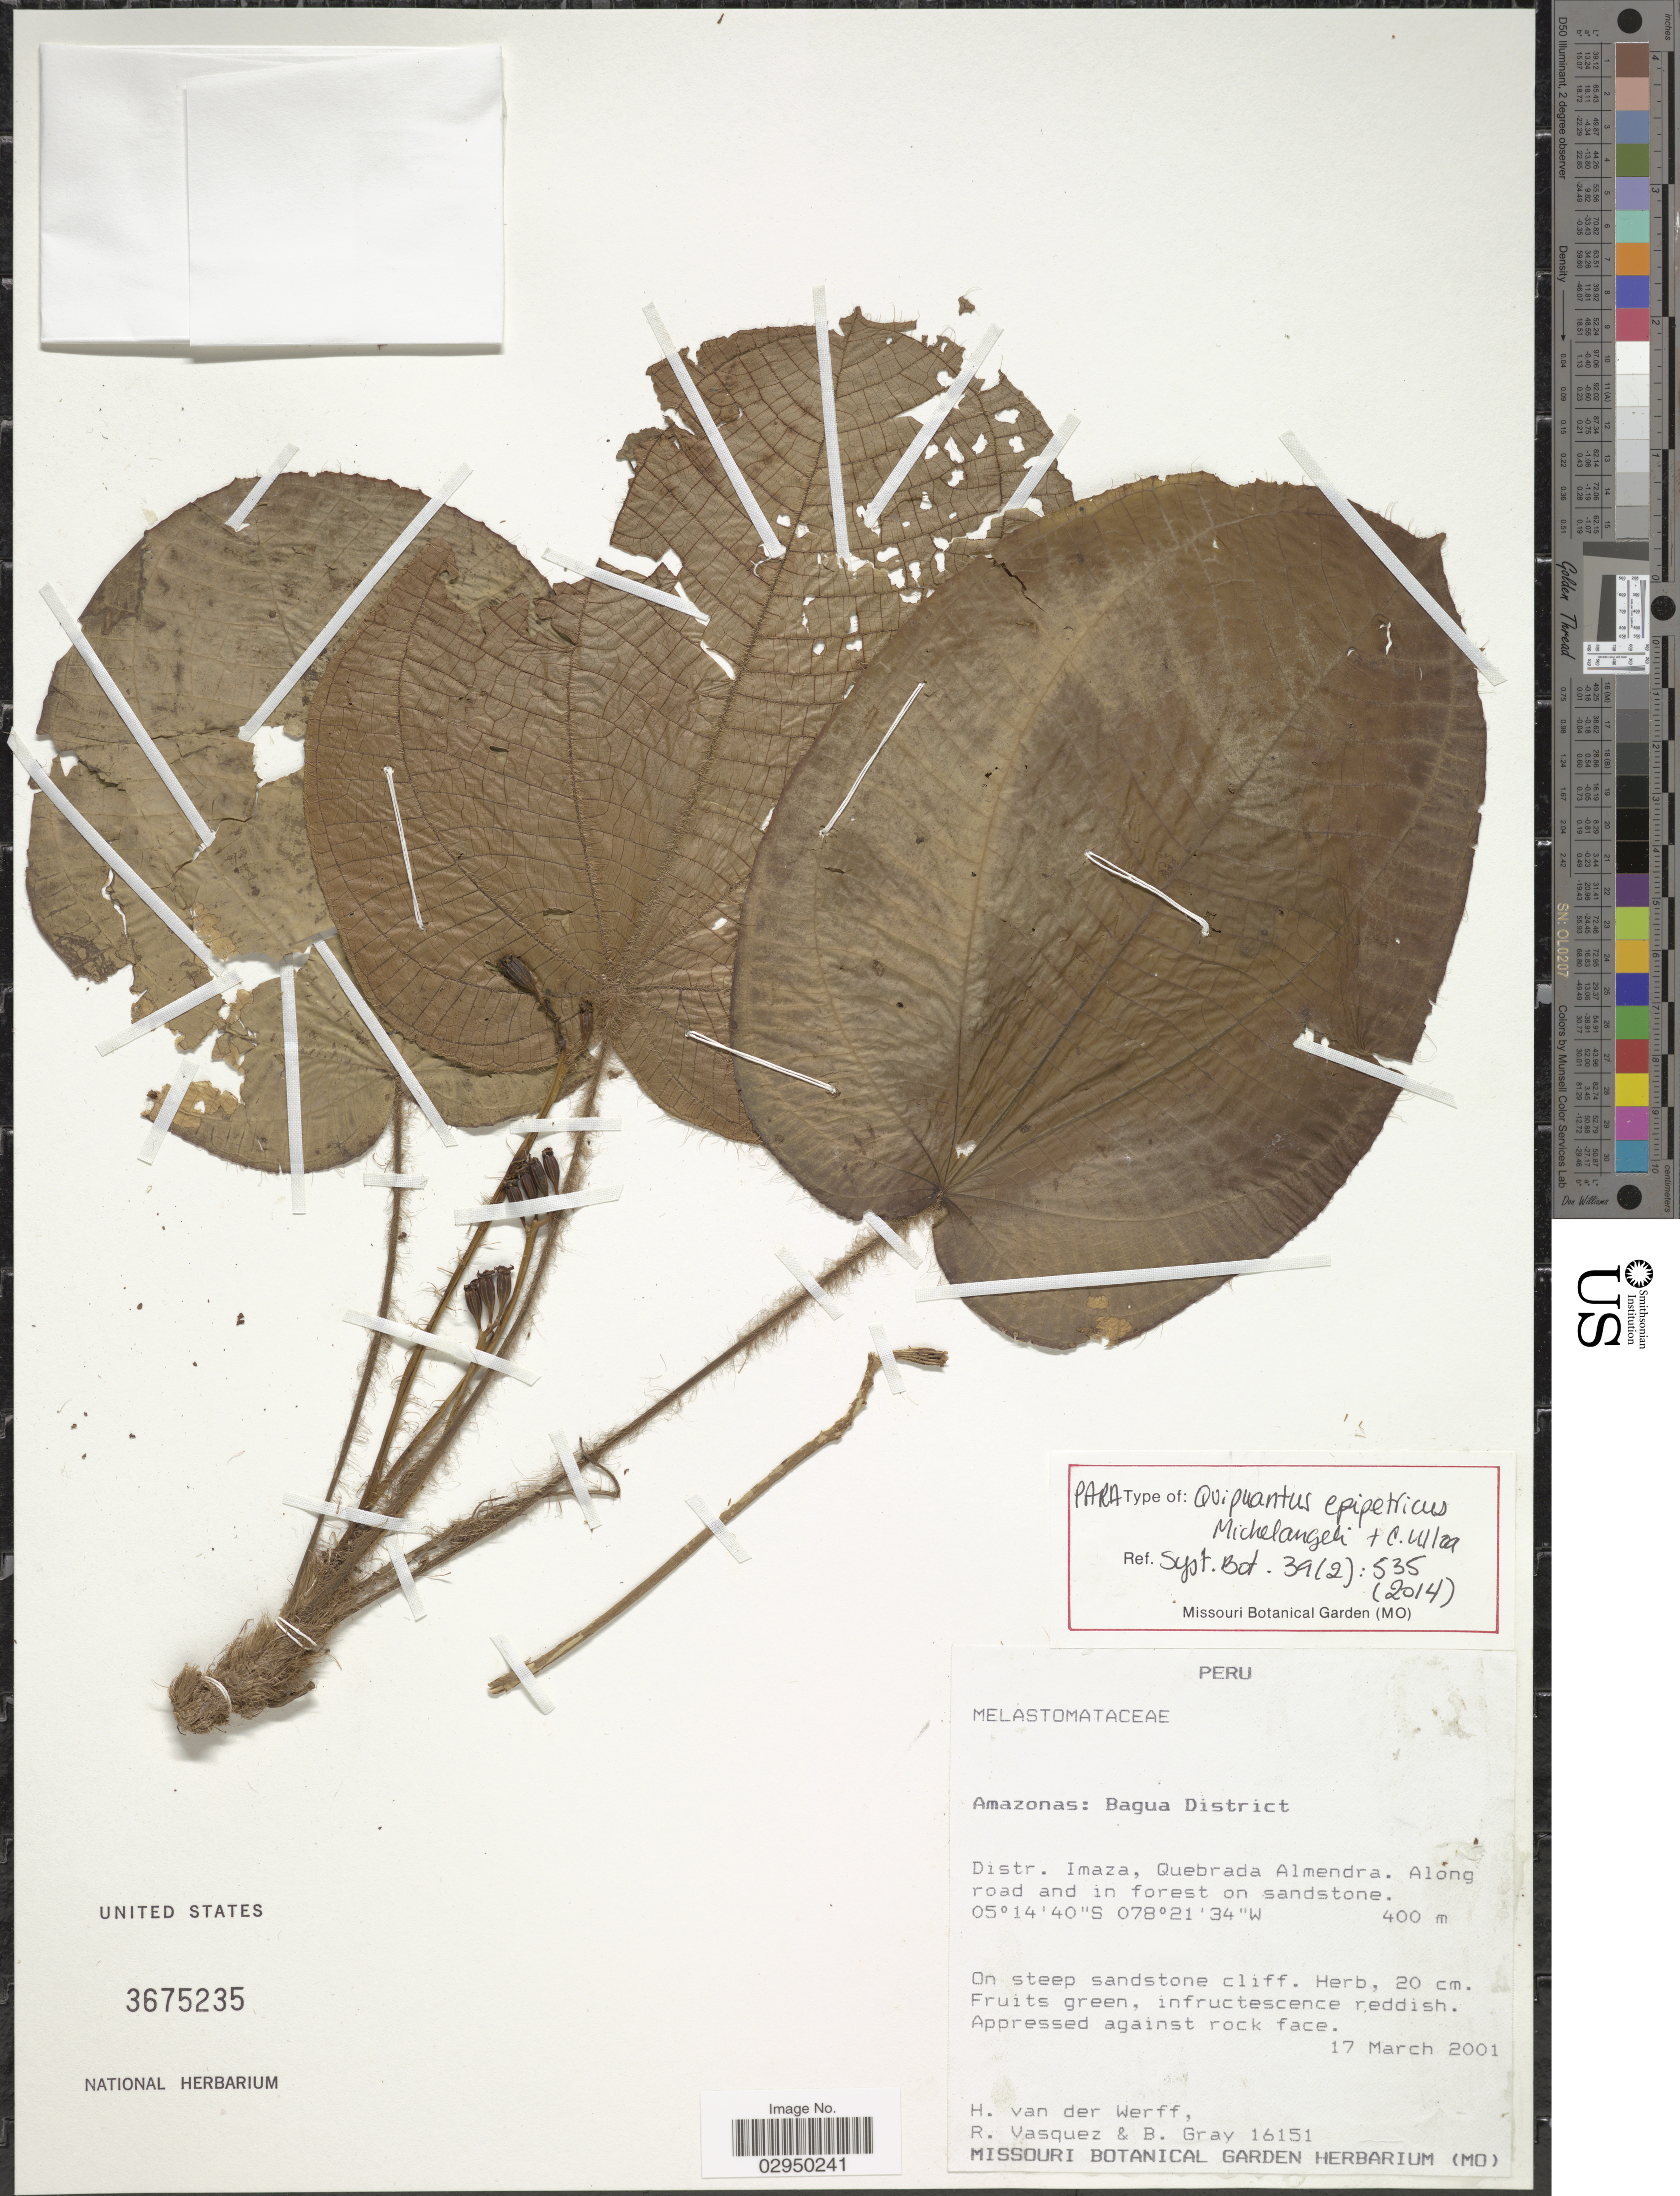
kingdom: Plantae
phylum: Tracheophyta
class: Magnoliopsida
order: Myrtales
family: Melastomataceae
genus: Quipuanthus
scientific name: Quipuanthus epipetricus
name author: Michelang. & C. Ulloa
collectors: H. van der Werff, R. Vasquez & B. Gray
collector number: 16151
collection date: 2001-03-17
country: Peru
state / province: Amazonas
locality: Bagua District. Distr. Imaza, Quebrada Almendra.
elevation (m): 400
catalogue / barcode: US 3675235